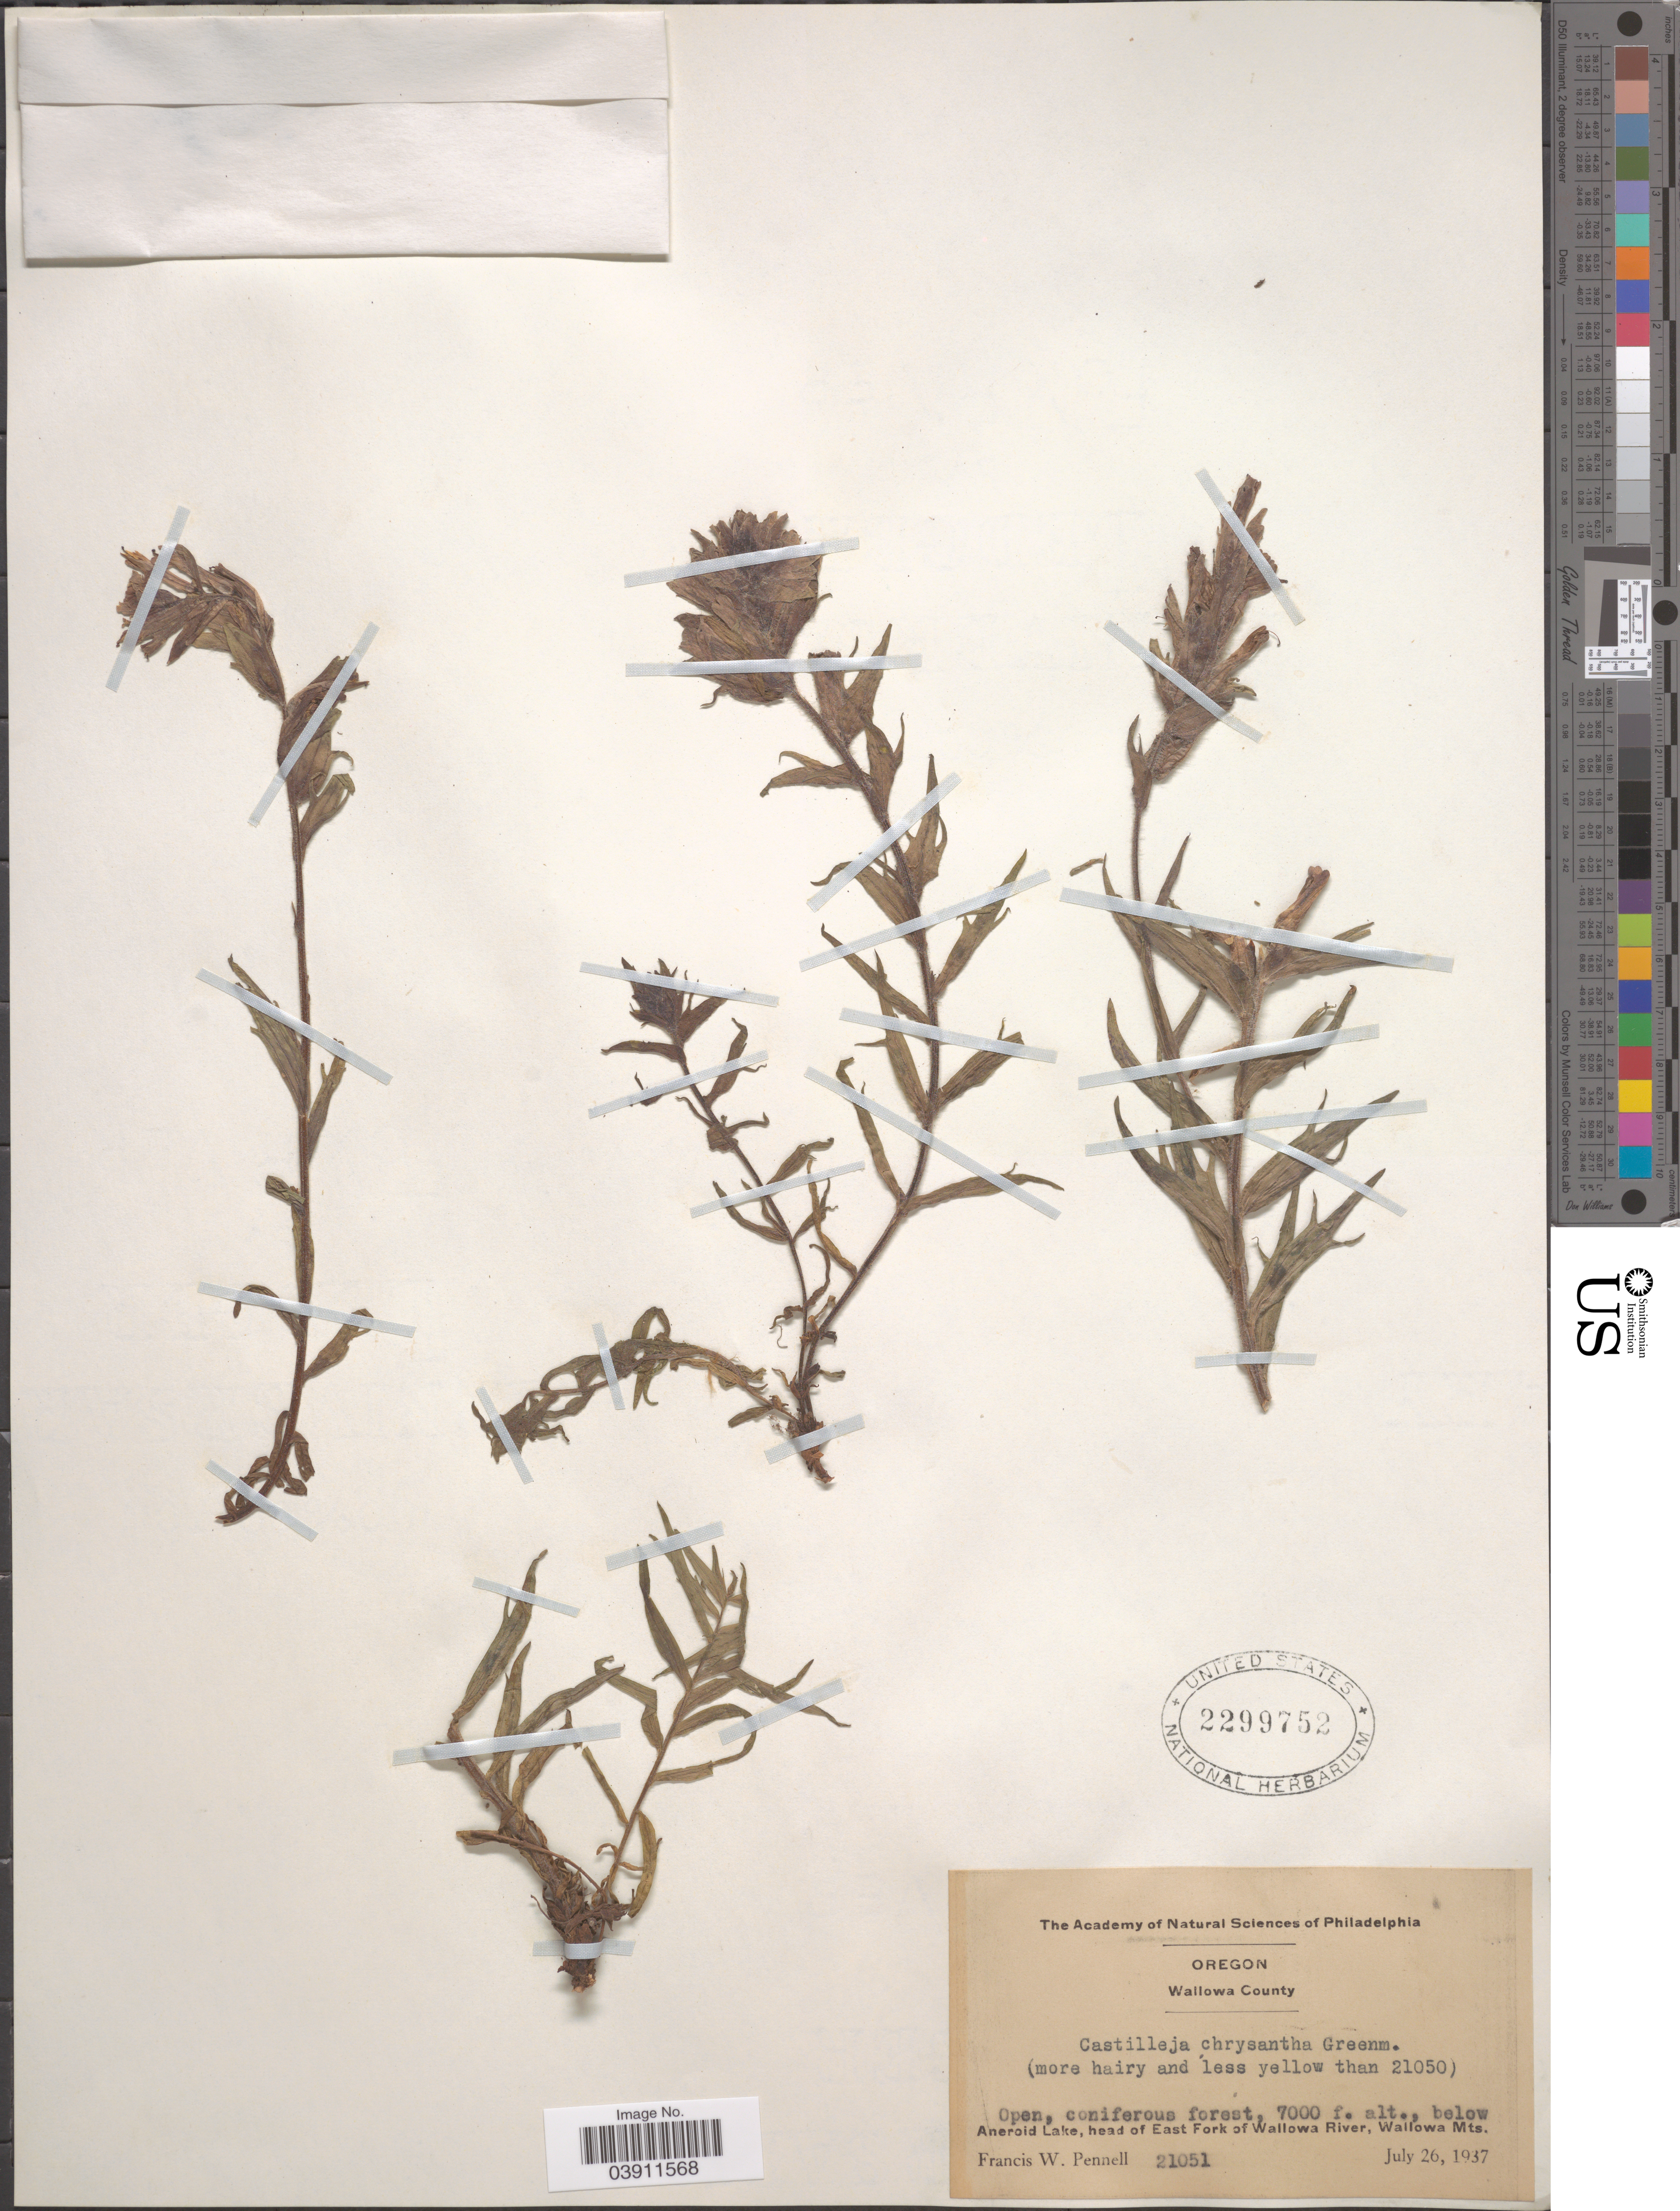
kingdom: Plantae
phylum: Tracheophyta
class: Magnoliopsida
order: Lamiales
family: Orobanchaceae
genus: Castilleja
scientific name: Castilleja chrysantha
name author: Greenm.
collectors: F. W. Pennell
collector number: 21051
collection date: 1937-07-26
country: United States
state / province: Oregon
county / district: Wallowa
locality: Wallowa County, below Aneroid Lake, head of East Fork of Wallow River, Wallowa Mts.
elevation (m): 2134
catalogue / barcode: US 2299752